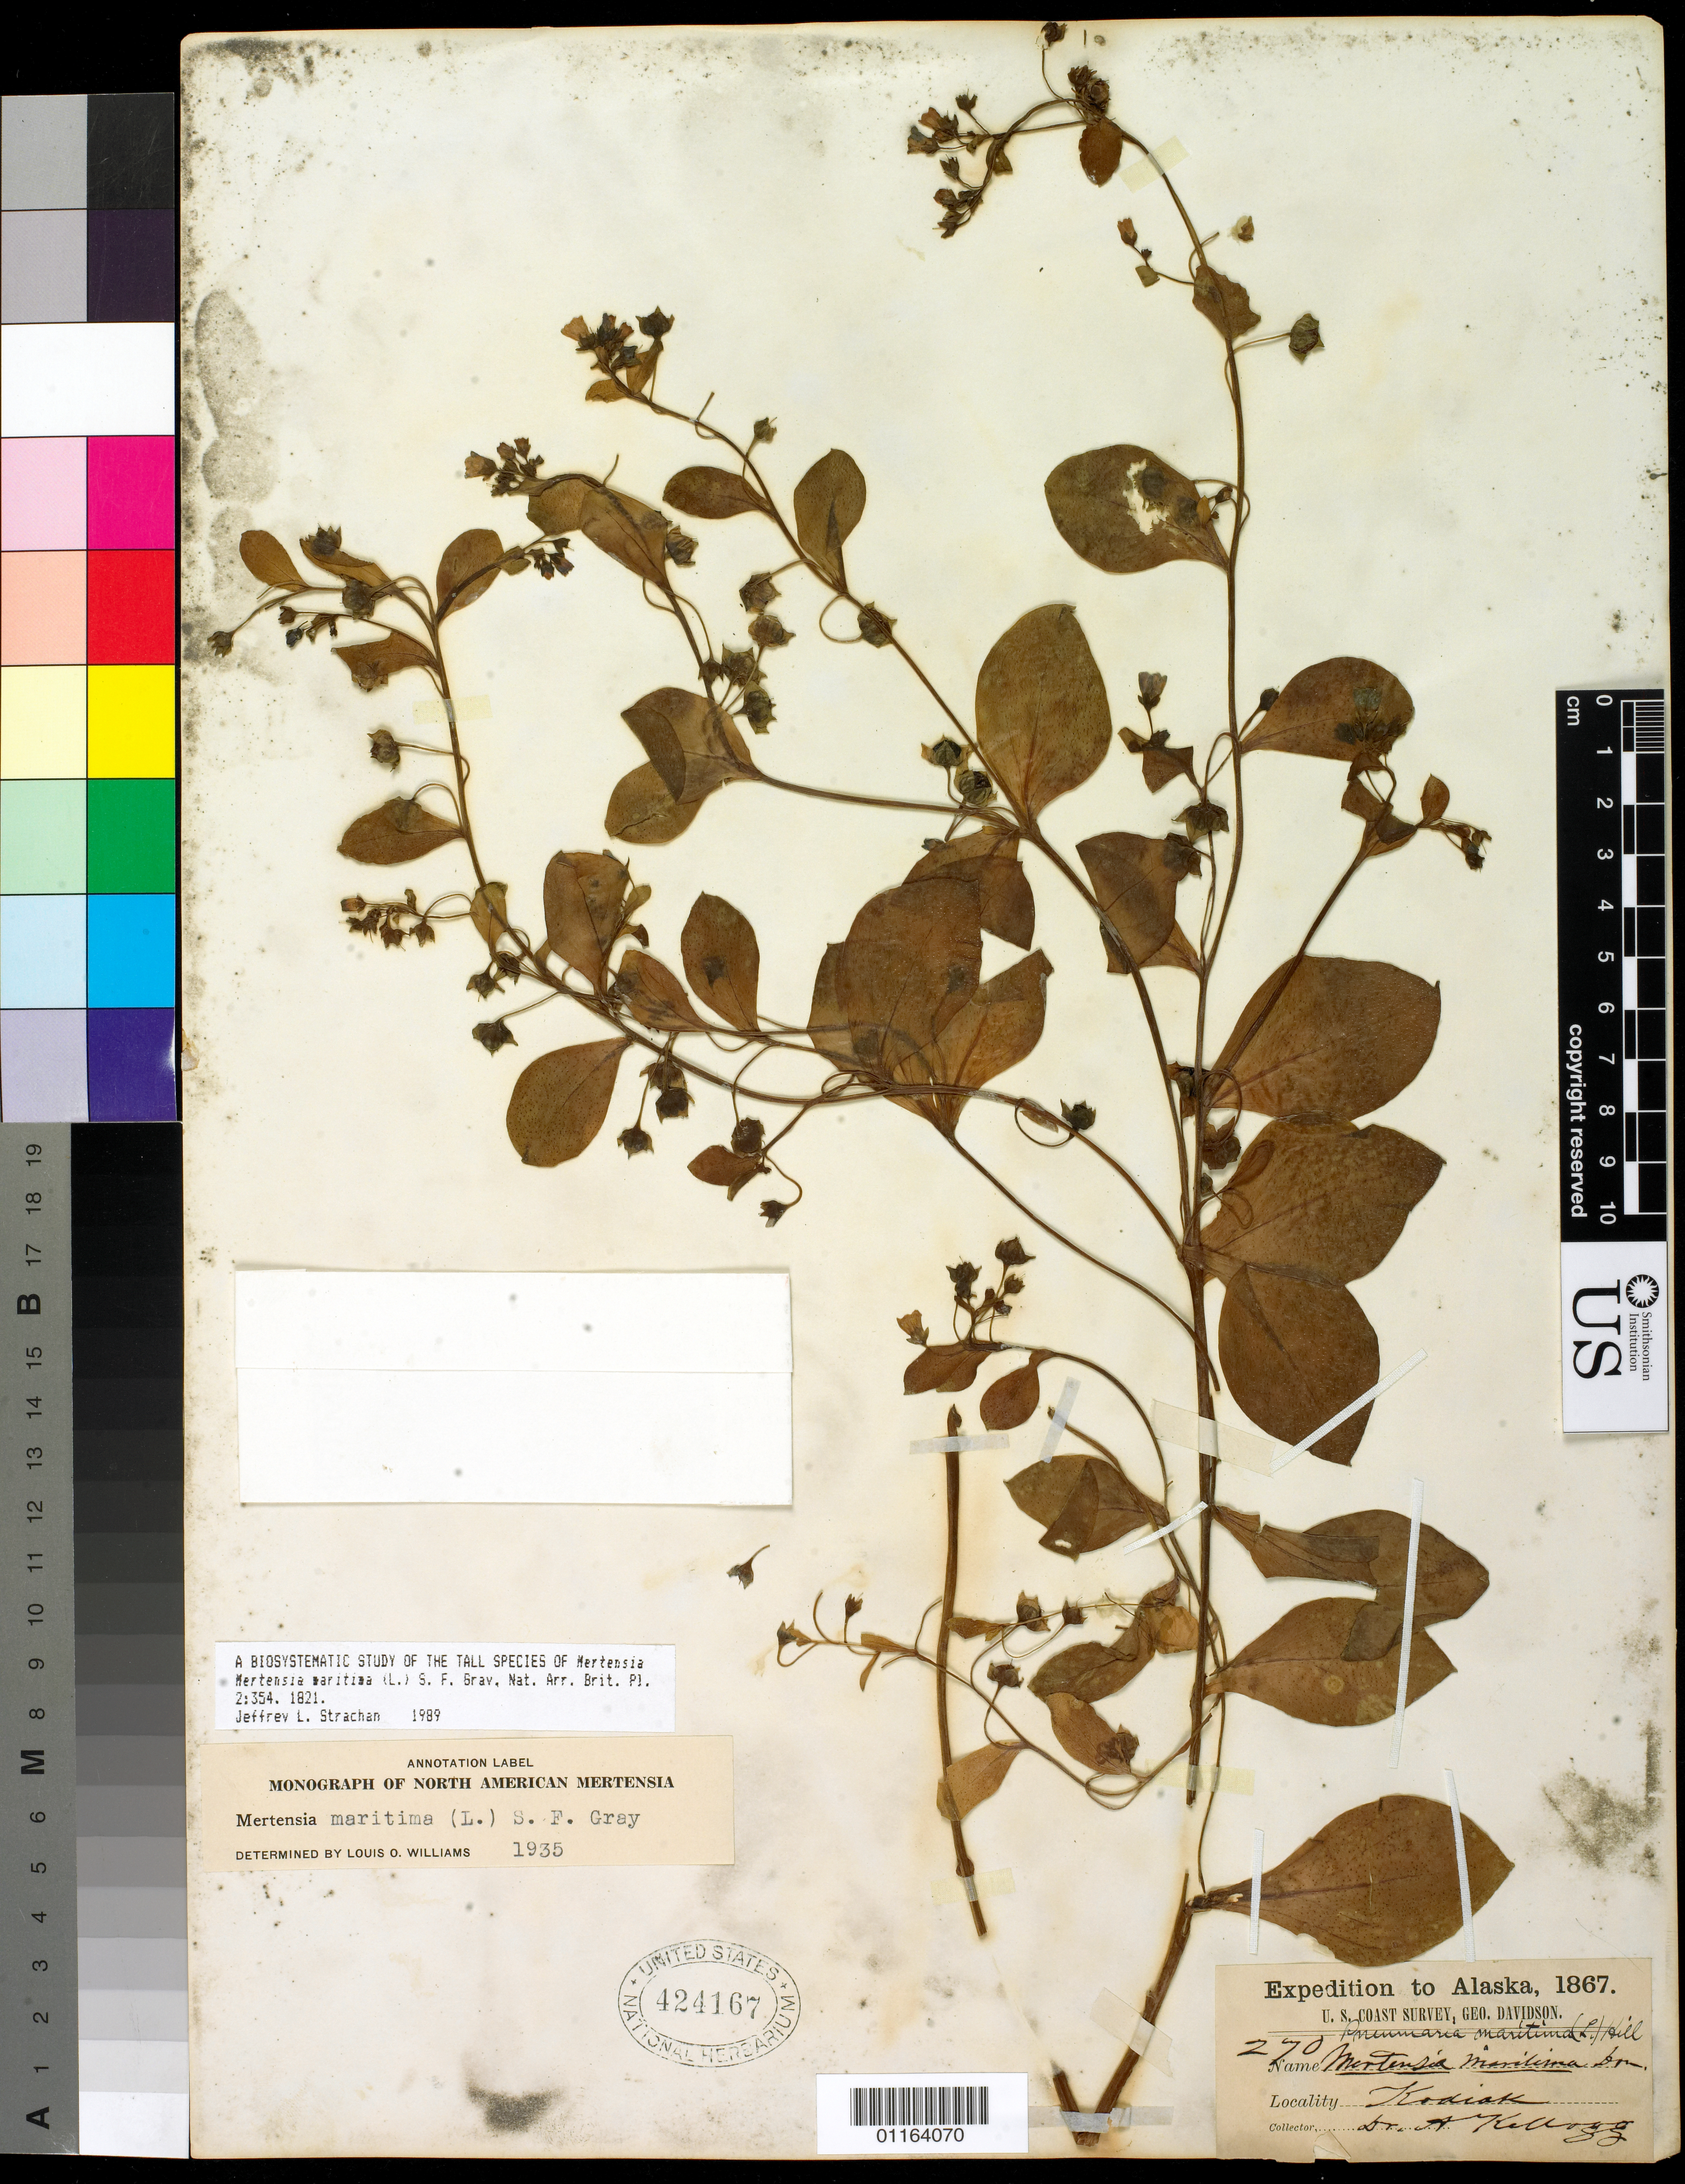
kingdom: Plantae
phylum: Tracheophyta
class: Magnoliopsida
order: Boraginales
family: Boraginaceae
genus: Mertensia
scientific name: Mertensia maritima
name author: (L.) S.F. Gray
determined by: Williams, Louis O.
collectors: A. Kellogg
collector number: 270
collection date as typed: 1867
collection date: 1867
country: United States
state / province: Alaska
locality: Kodiak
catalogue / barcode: US 424167